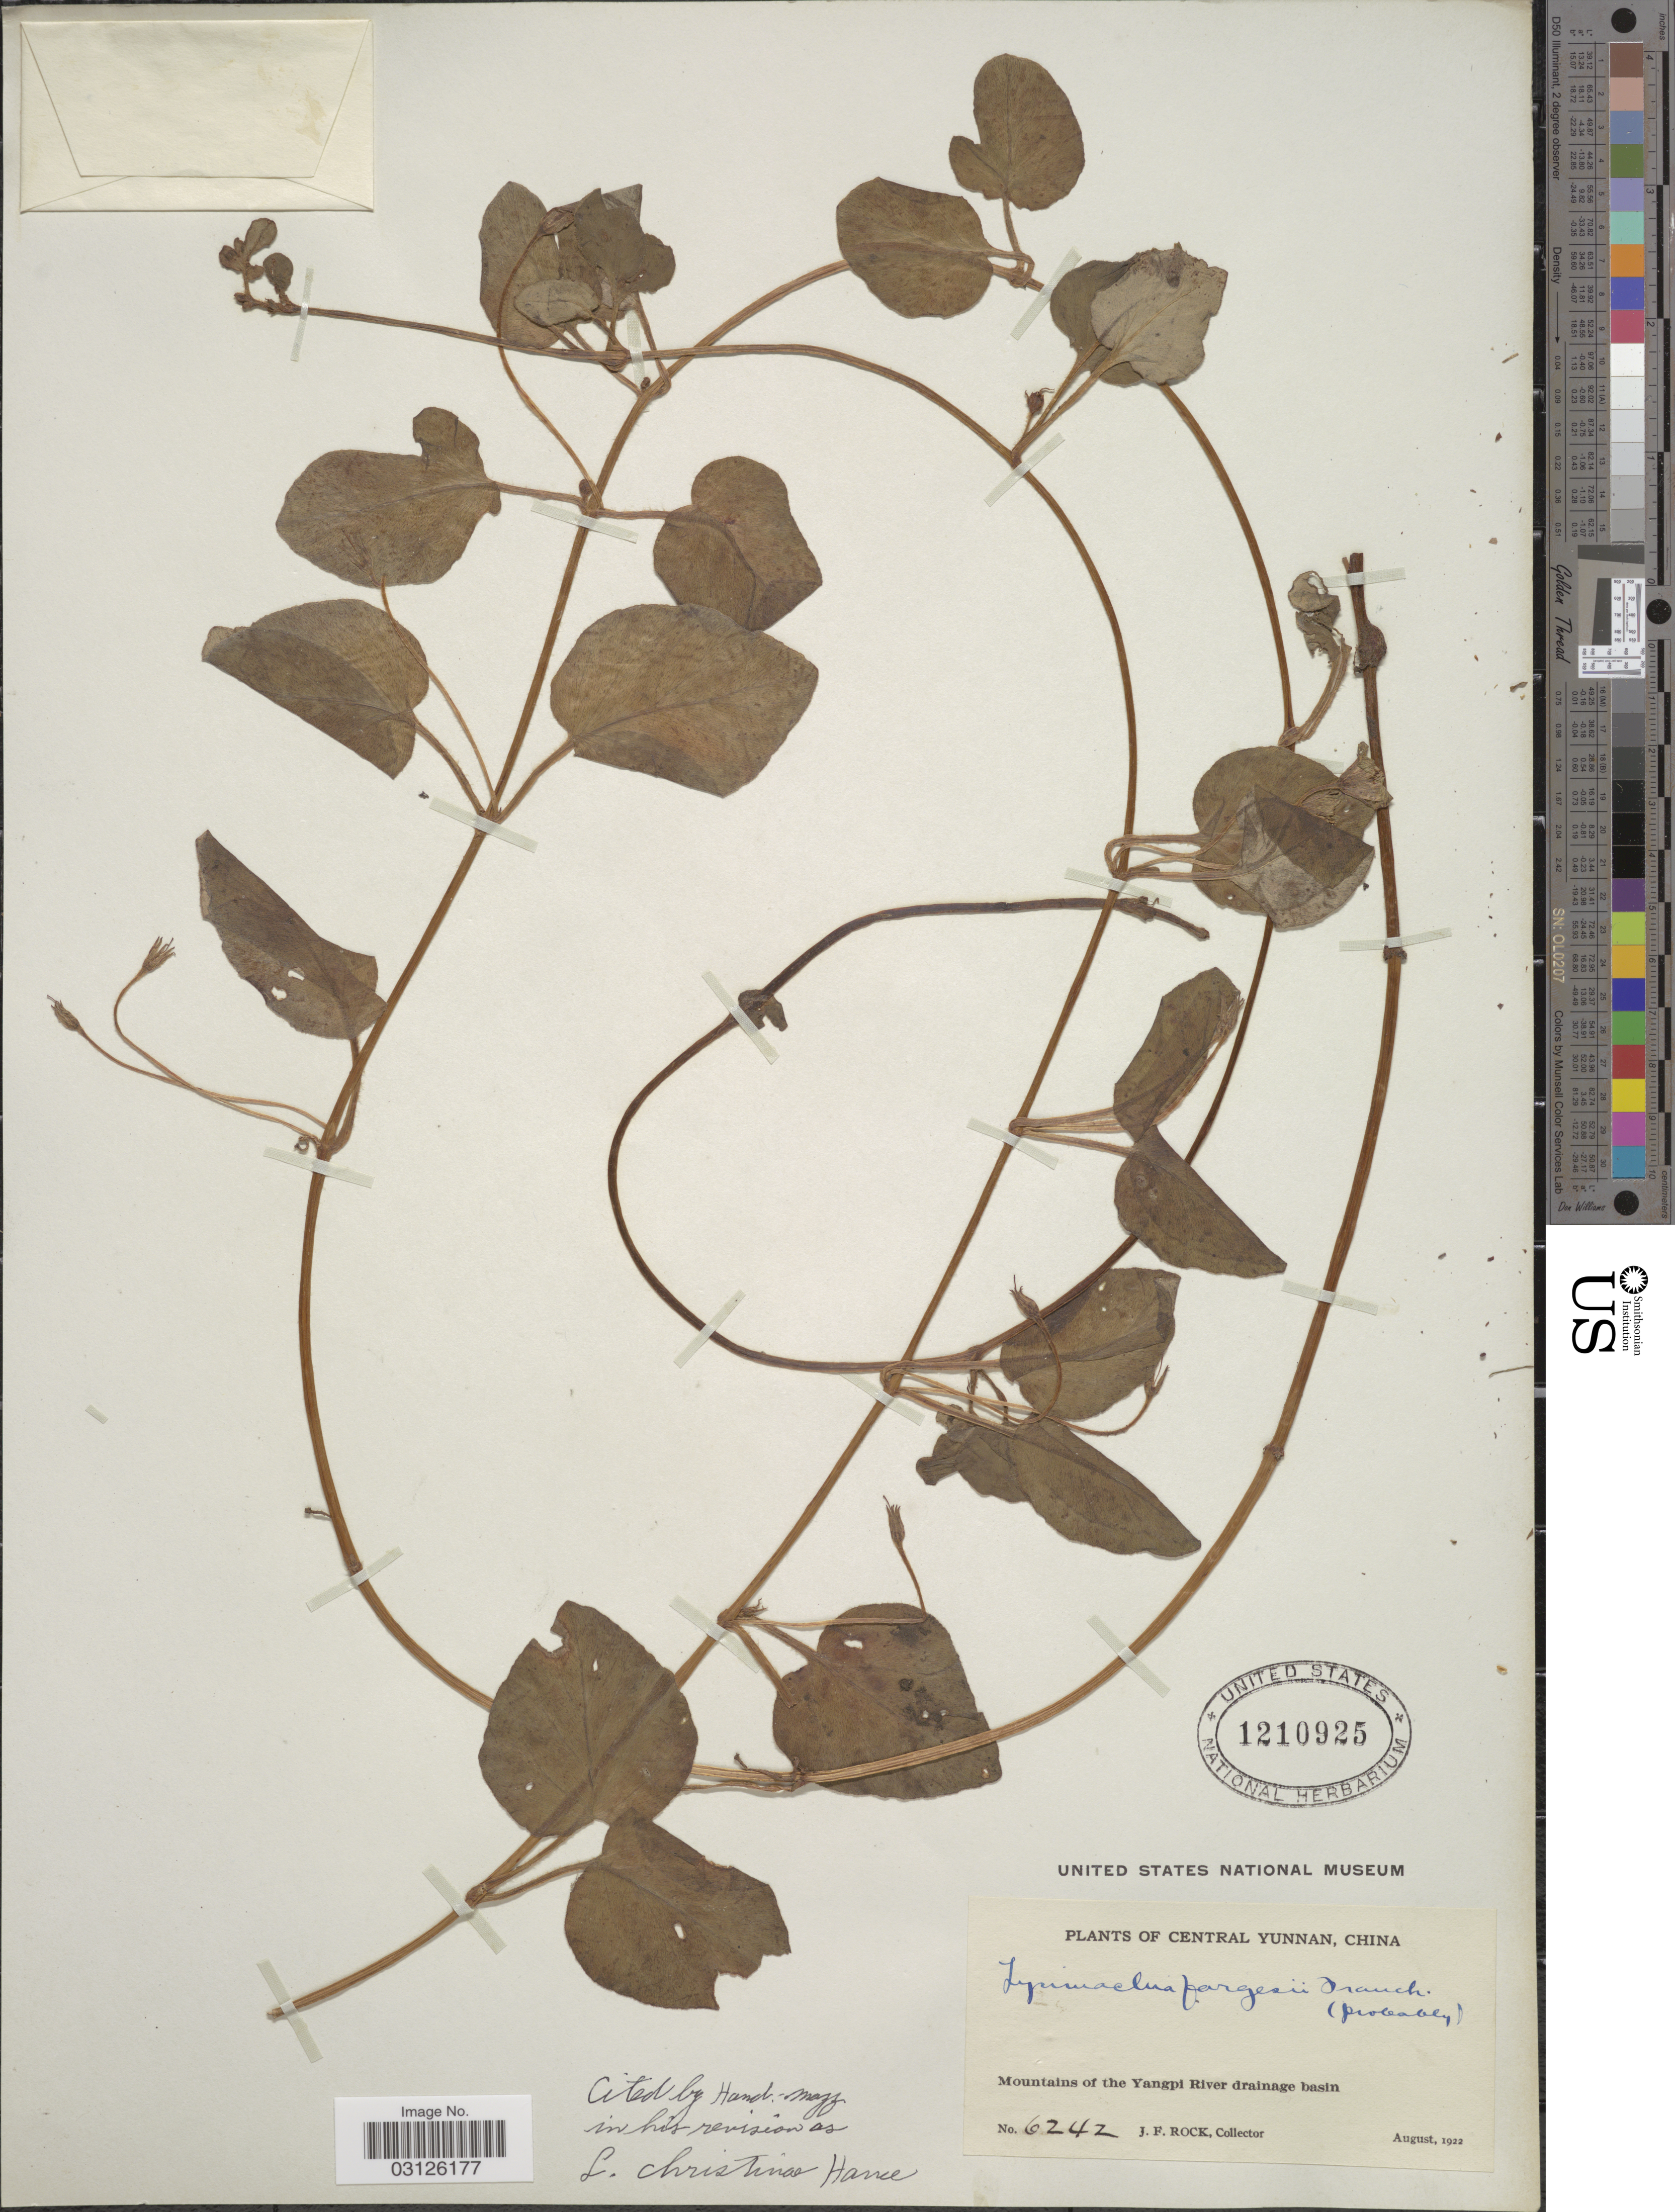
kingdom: Plantae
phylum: Tracheophyta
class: Magnoliopsida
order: Ericales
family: Primulaceae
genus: Lysimachia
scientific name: Lysimachia christinae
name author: Hance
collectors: J. Rock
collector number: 6242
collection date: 1922-08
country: China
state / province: Yunnan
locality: Central Yunnan. Mountains of the Yangpi River drainage basin.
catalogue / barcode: US 1210925